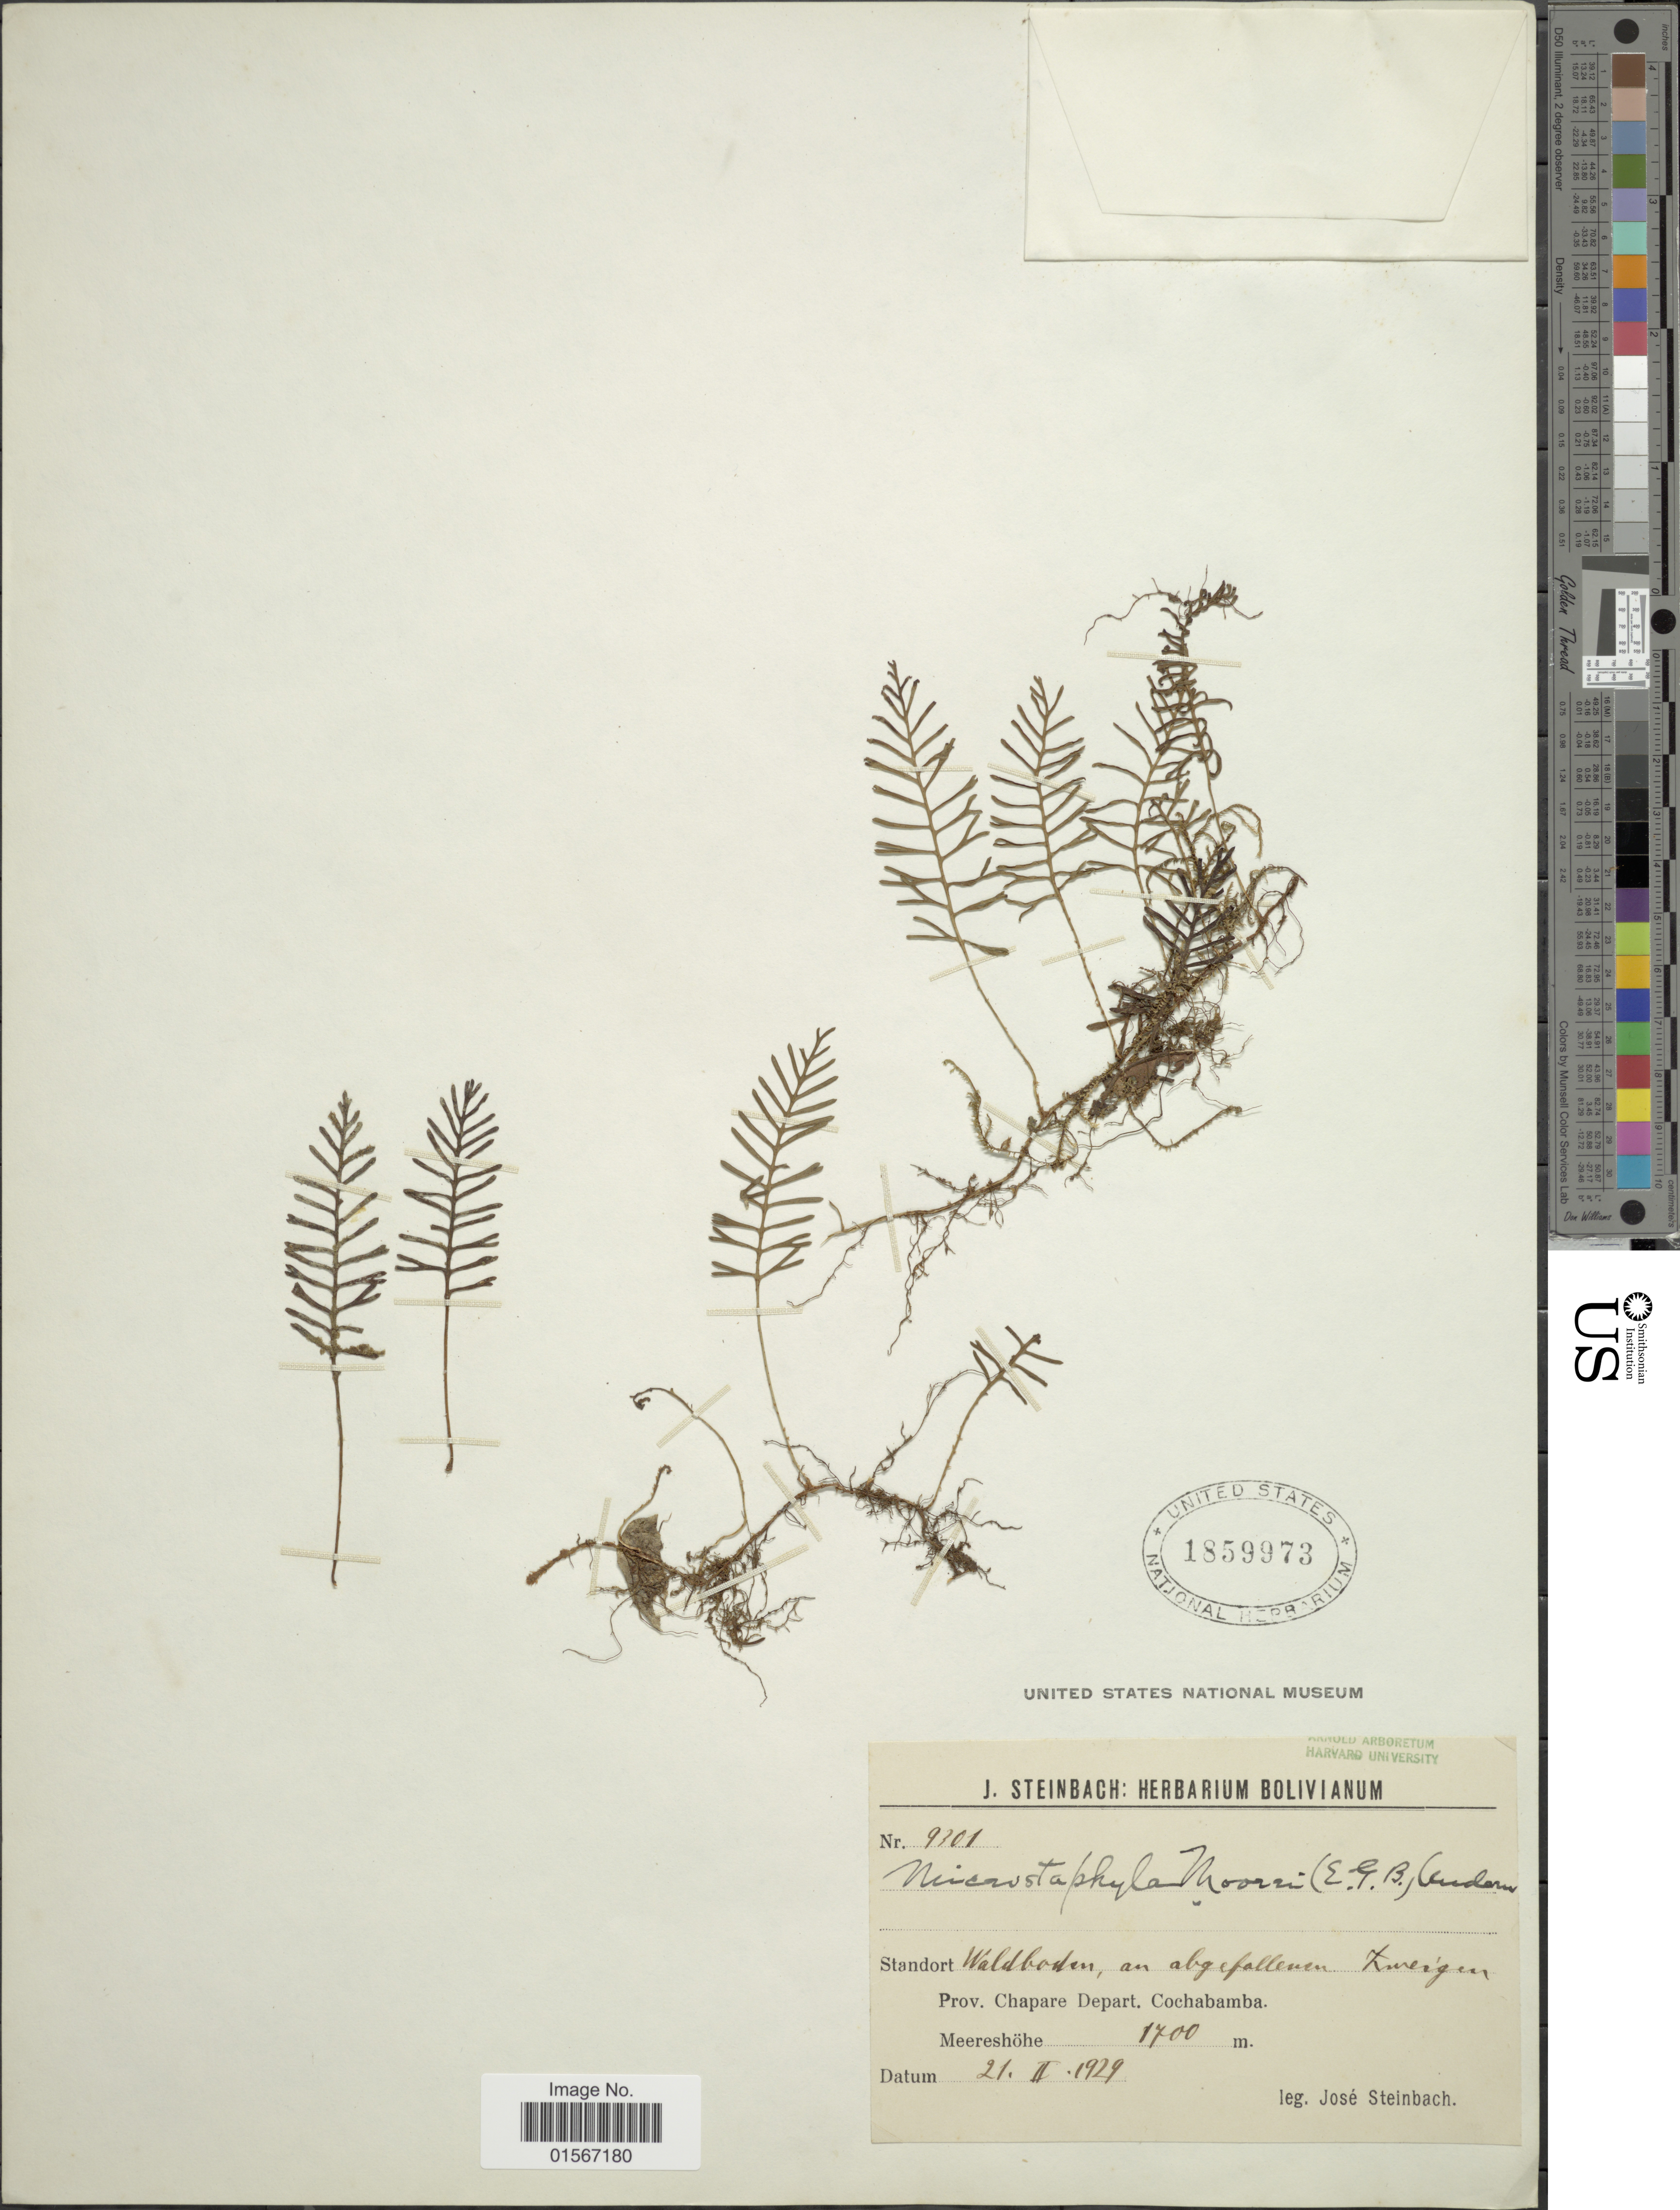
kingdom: Plantae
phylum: Tracheophyta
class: Polypodiopsida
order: Polypodiales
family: Dryopteridaceae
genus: Elaphoglossum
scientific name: Elaphoglossum moorei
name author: (E. Britton) Christ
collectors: J. Steinbach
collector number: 9301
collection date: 1929-01-21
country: Bolivia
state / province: Cochabamba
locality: Prov. Chapare Depart. Cochabamba.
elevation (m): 1700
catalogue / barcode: US 1859973